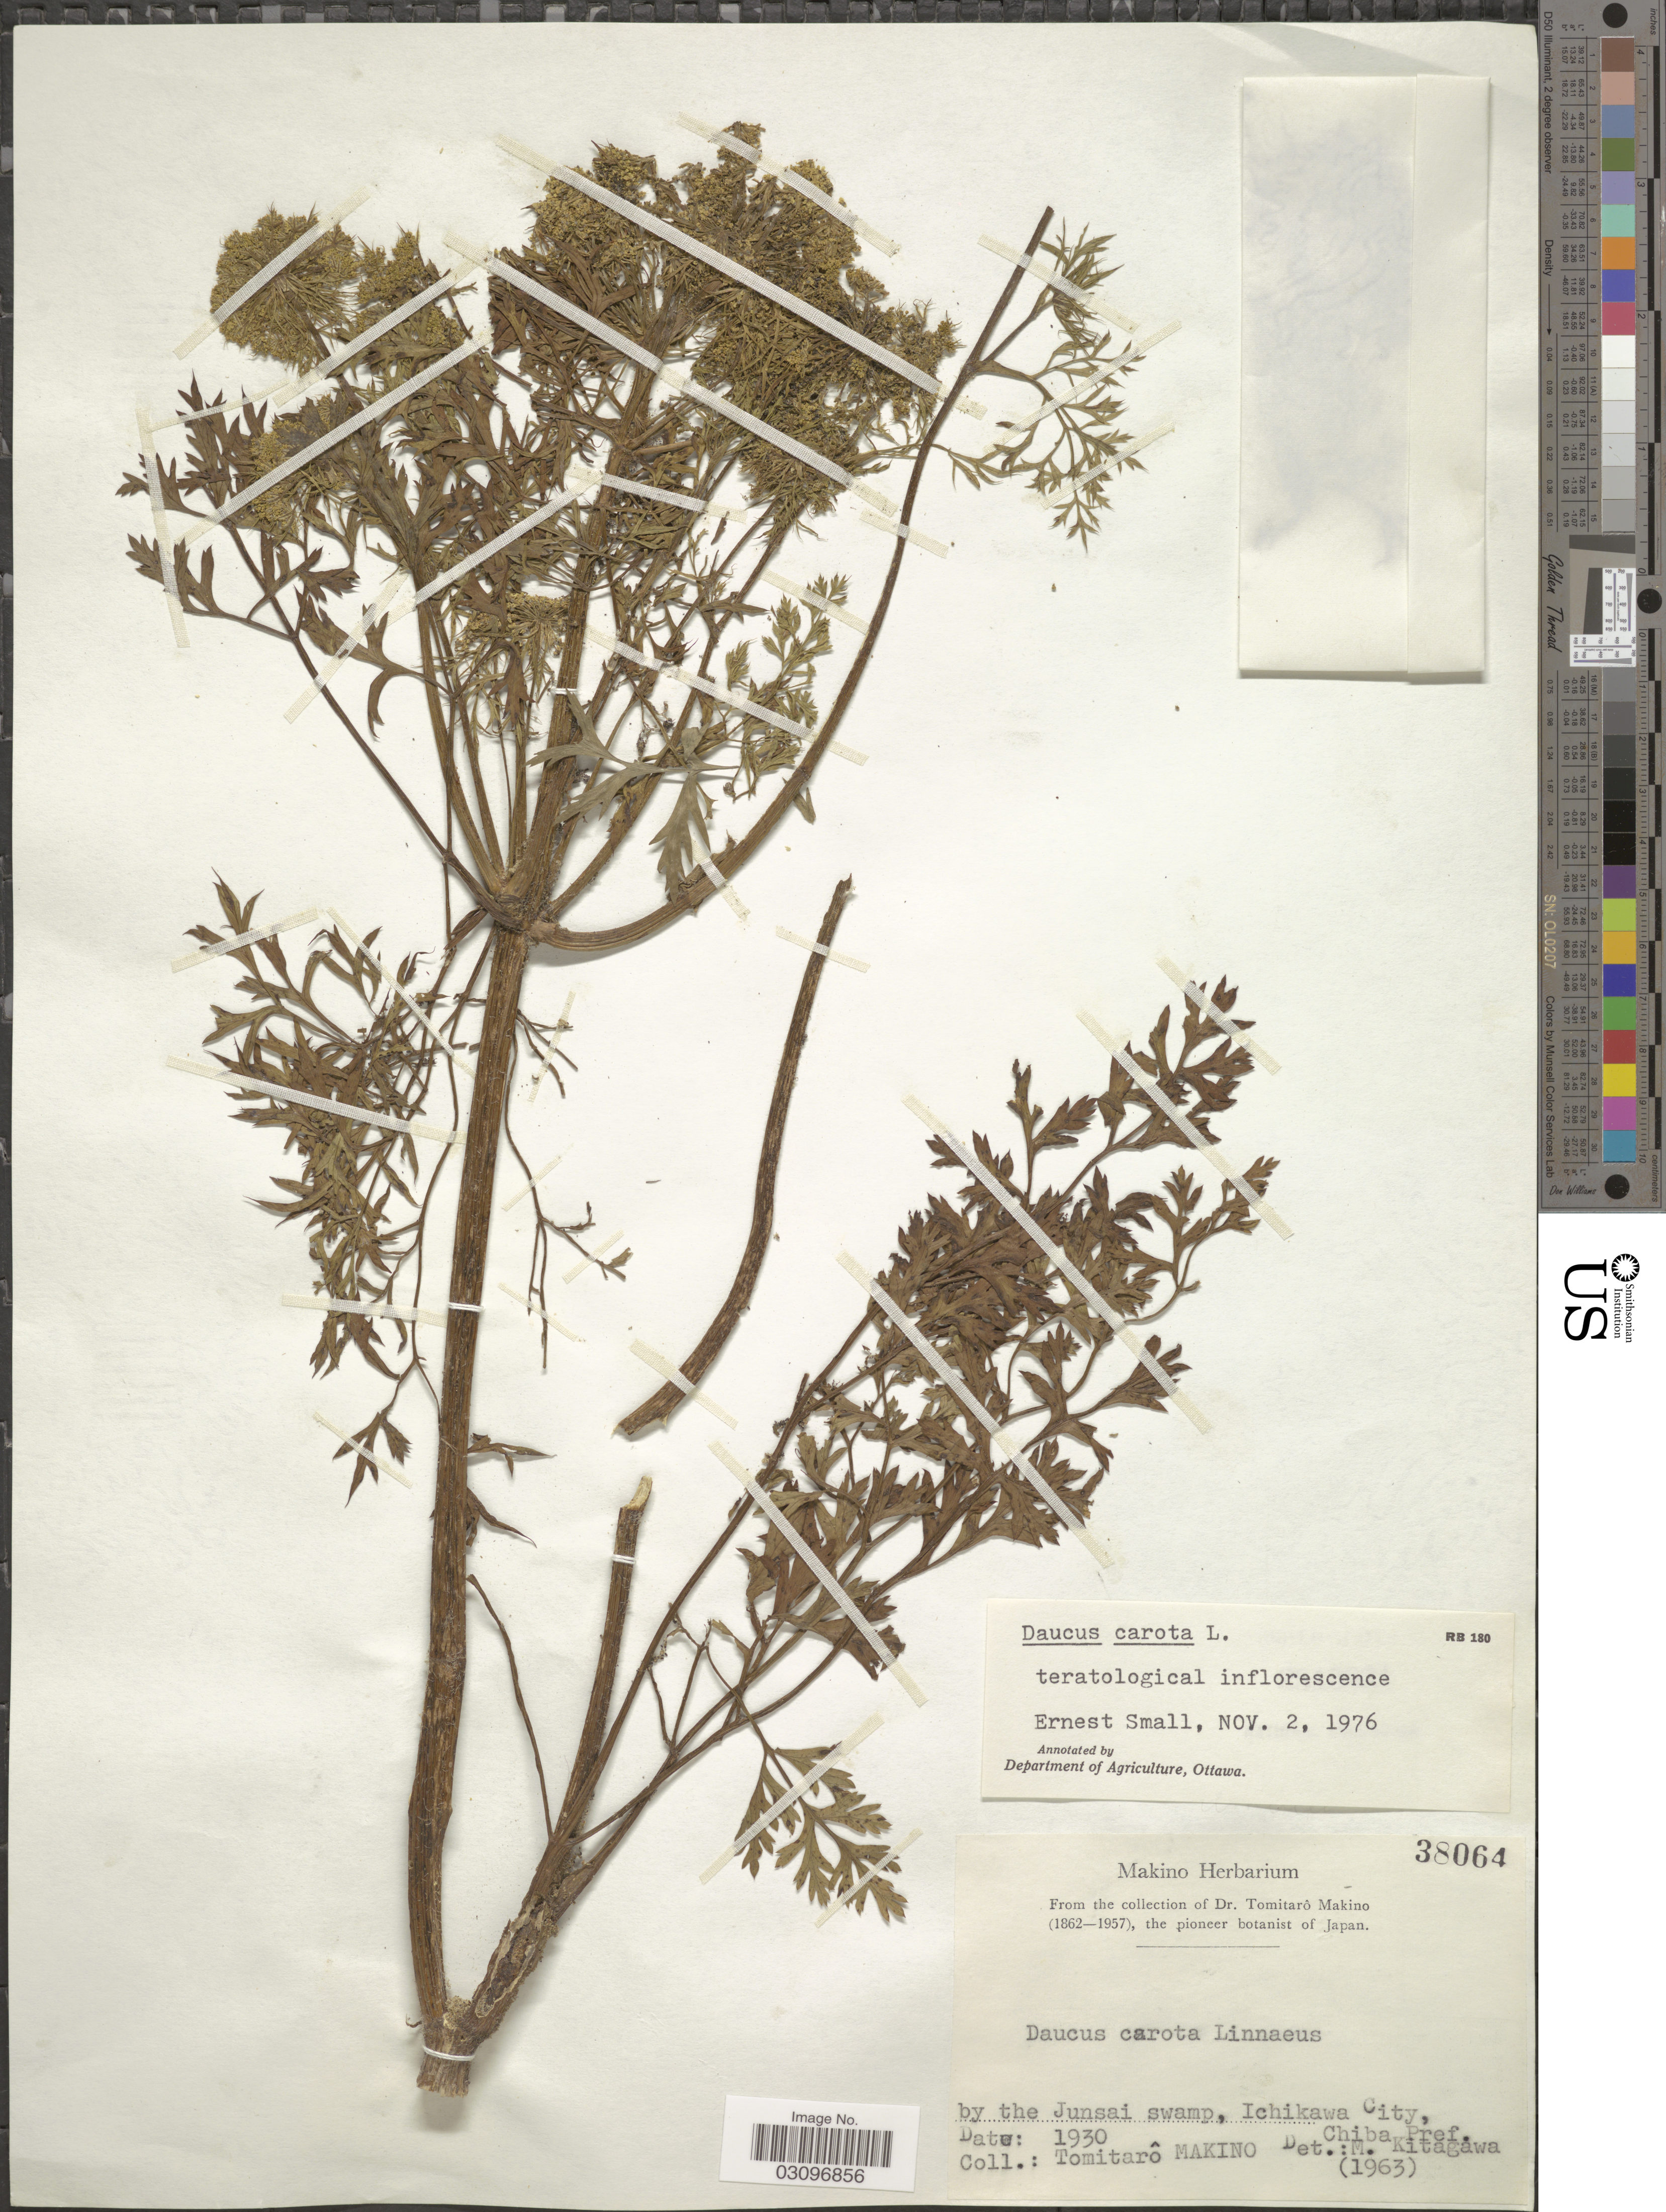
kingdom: Plantae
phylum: Tracheophyta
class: Magnoliopsida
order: Apiales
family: Apiaceae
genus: Daucus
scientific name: Daucus carota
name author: L.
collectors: T. Makino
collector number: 38064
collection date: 1930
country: Japan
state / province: Tiba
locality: By the Junsai swamp, Ichikawa City, Chiba Pref.